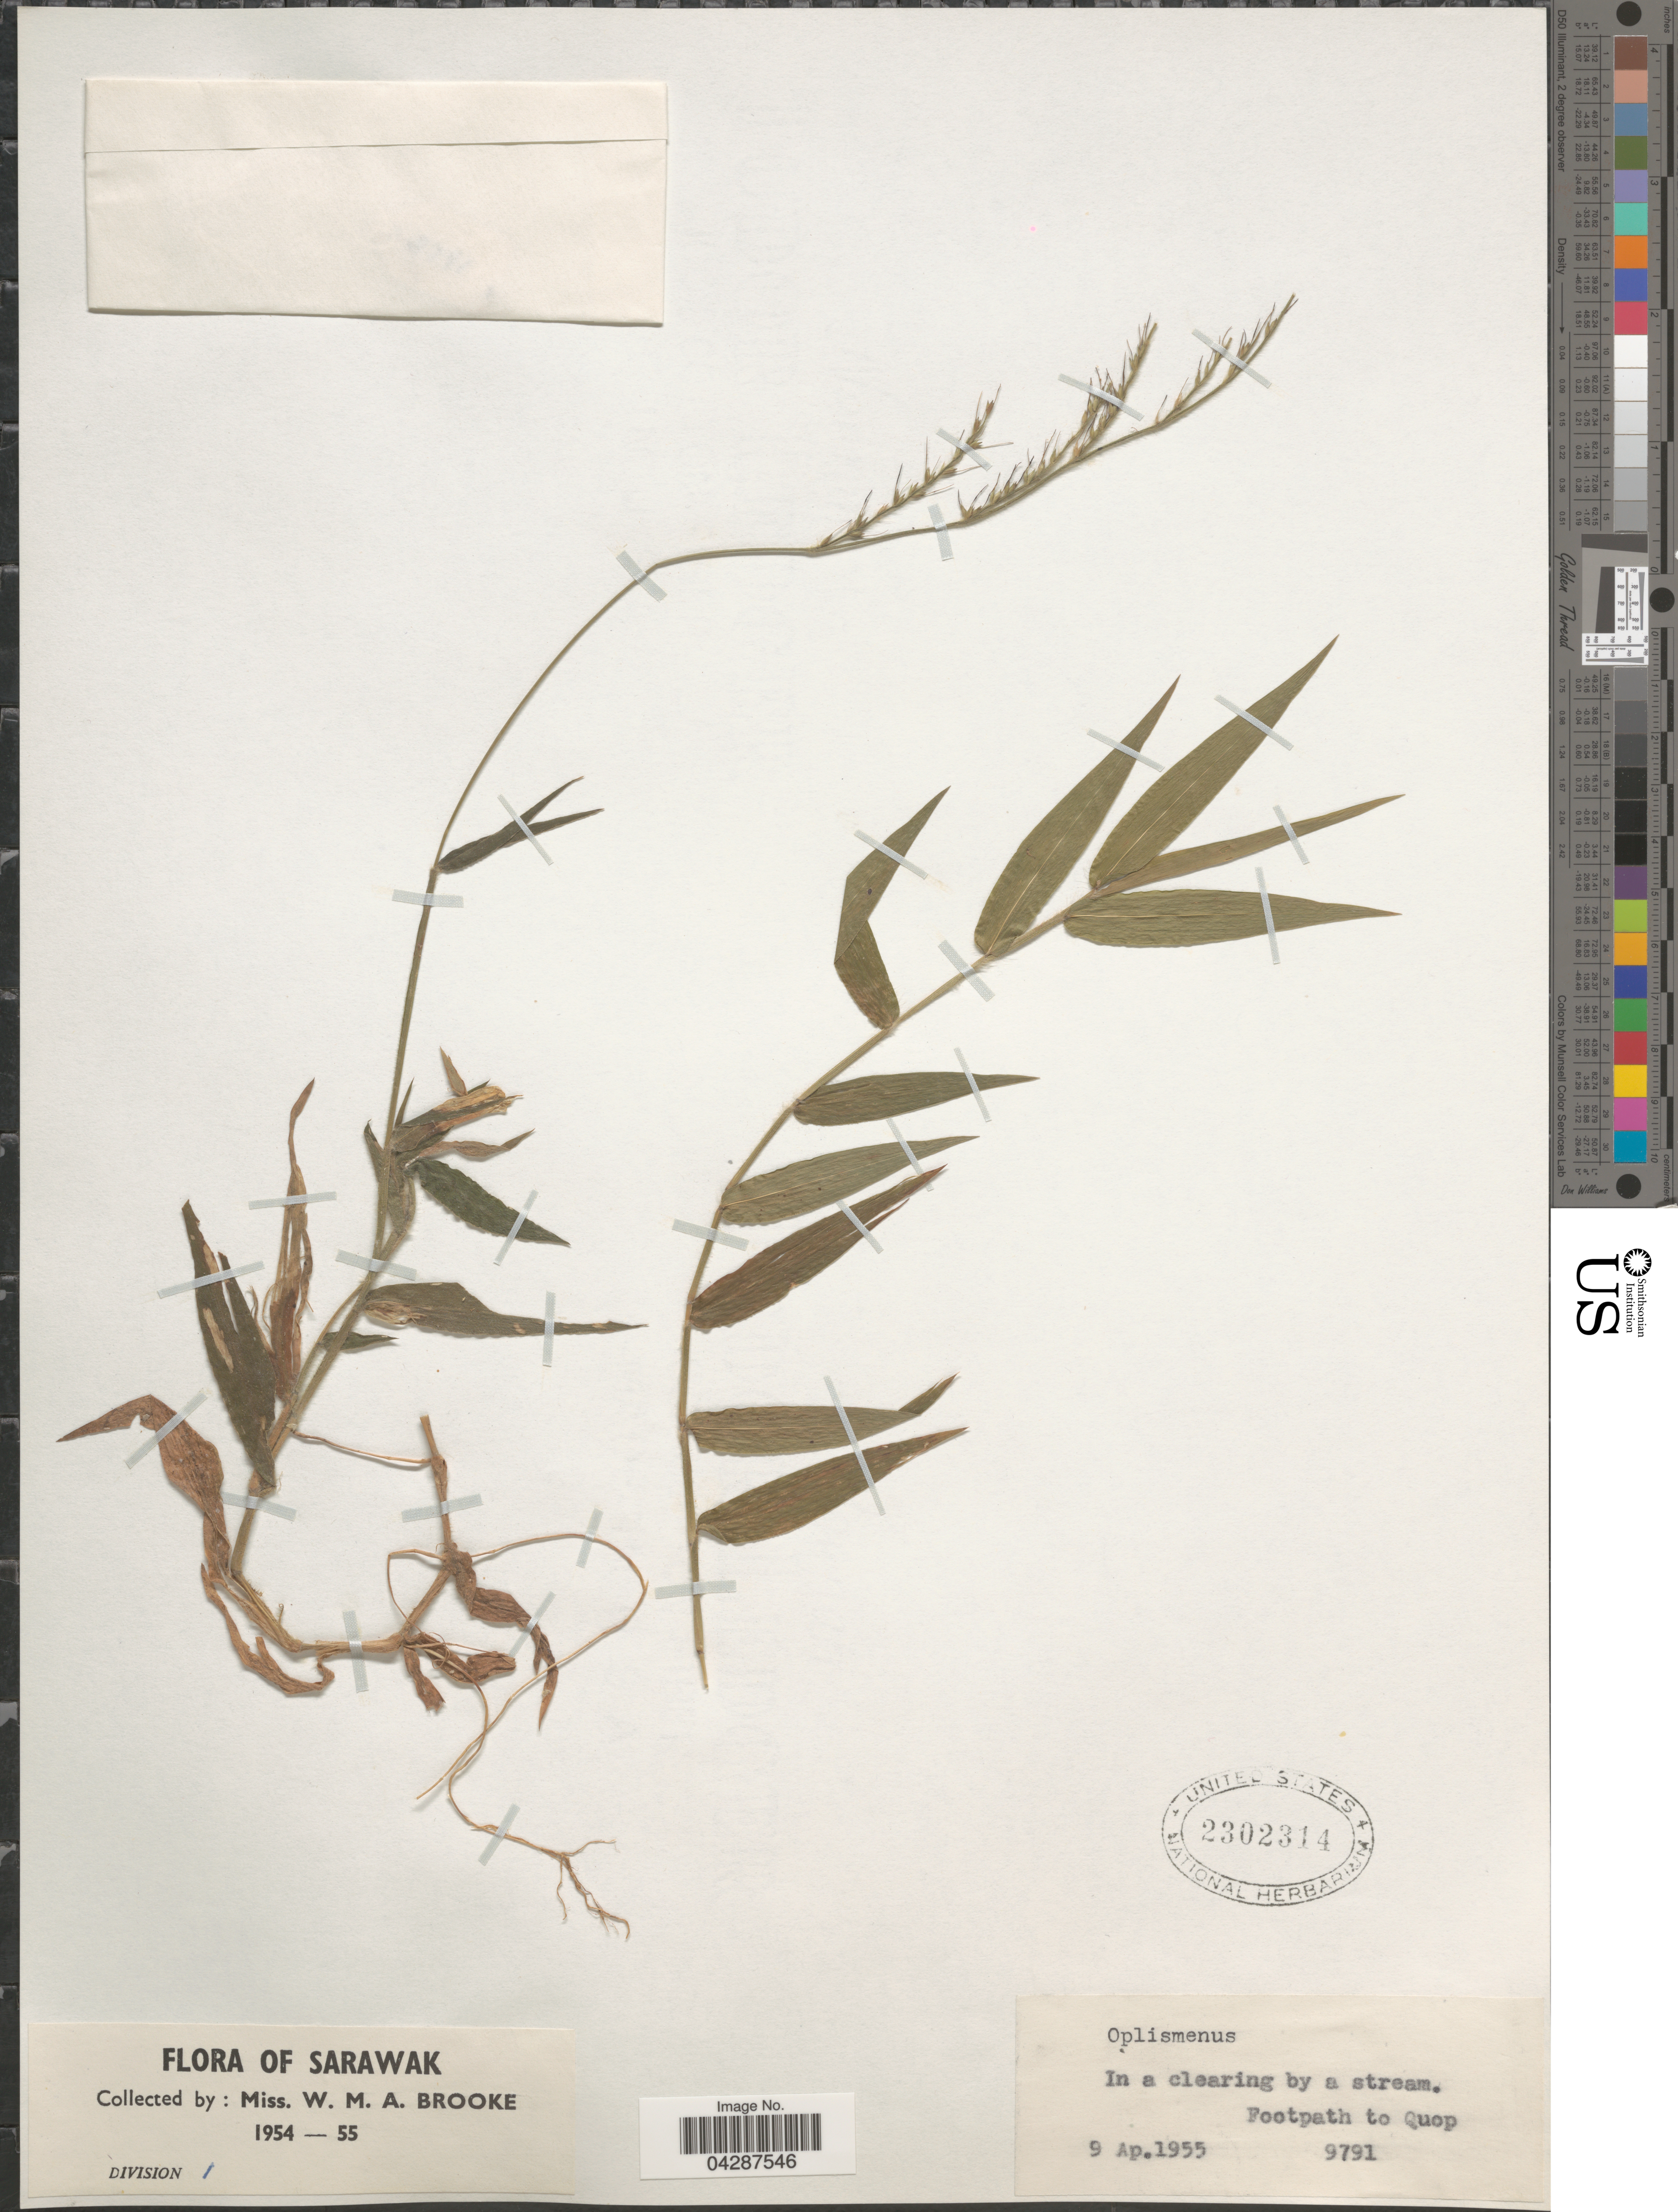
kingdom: Plantae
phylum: Tracheophyta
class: Liliopsida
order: Poales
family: Poaceae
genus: Oplismenus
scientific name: Oplismenus compositus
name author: (L.) P. Beauv.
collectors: W. Brooke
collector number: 9791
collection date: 1955-04-09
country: Malaysia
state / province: Sarawak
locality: Division 1. Footpath to Quop.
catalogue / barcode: US 2302314